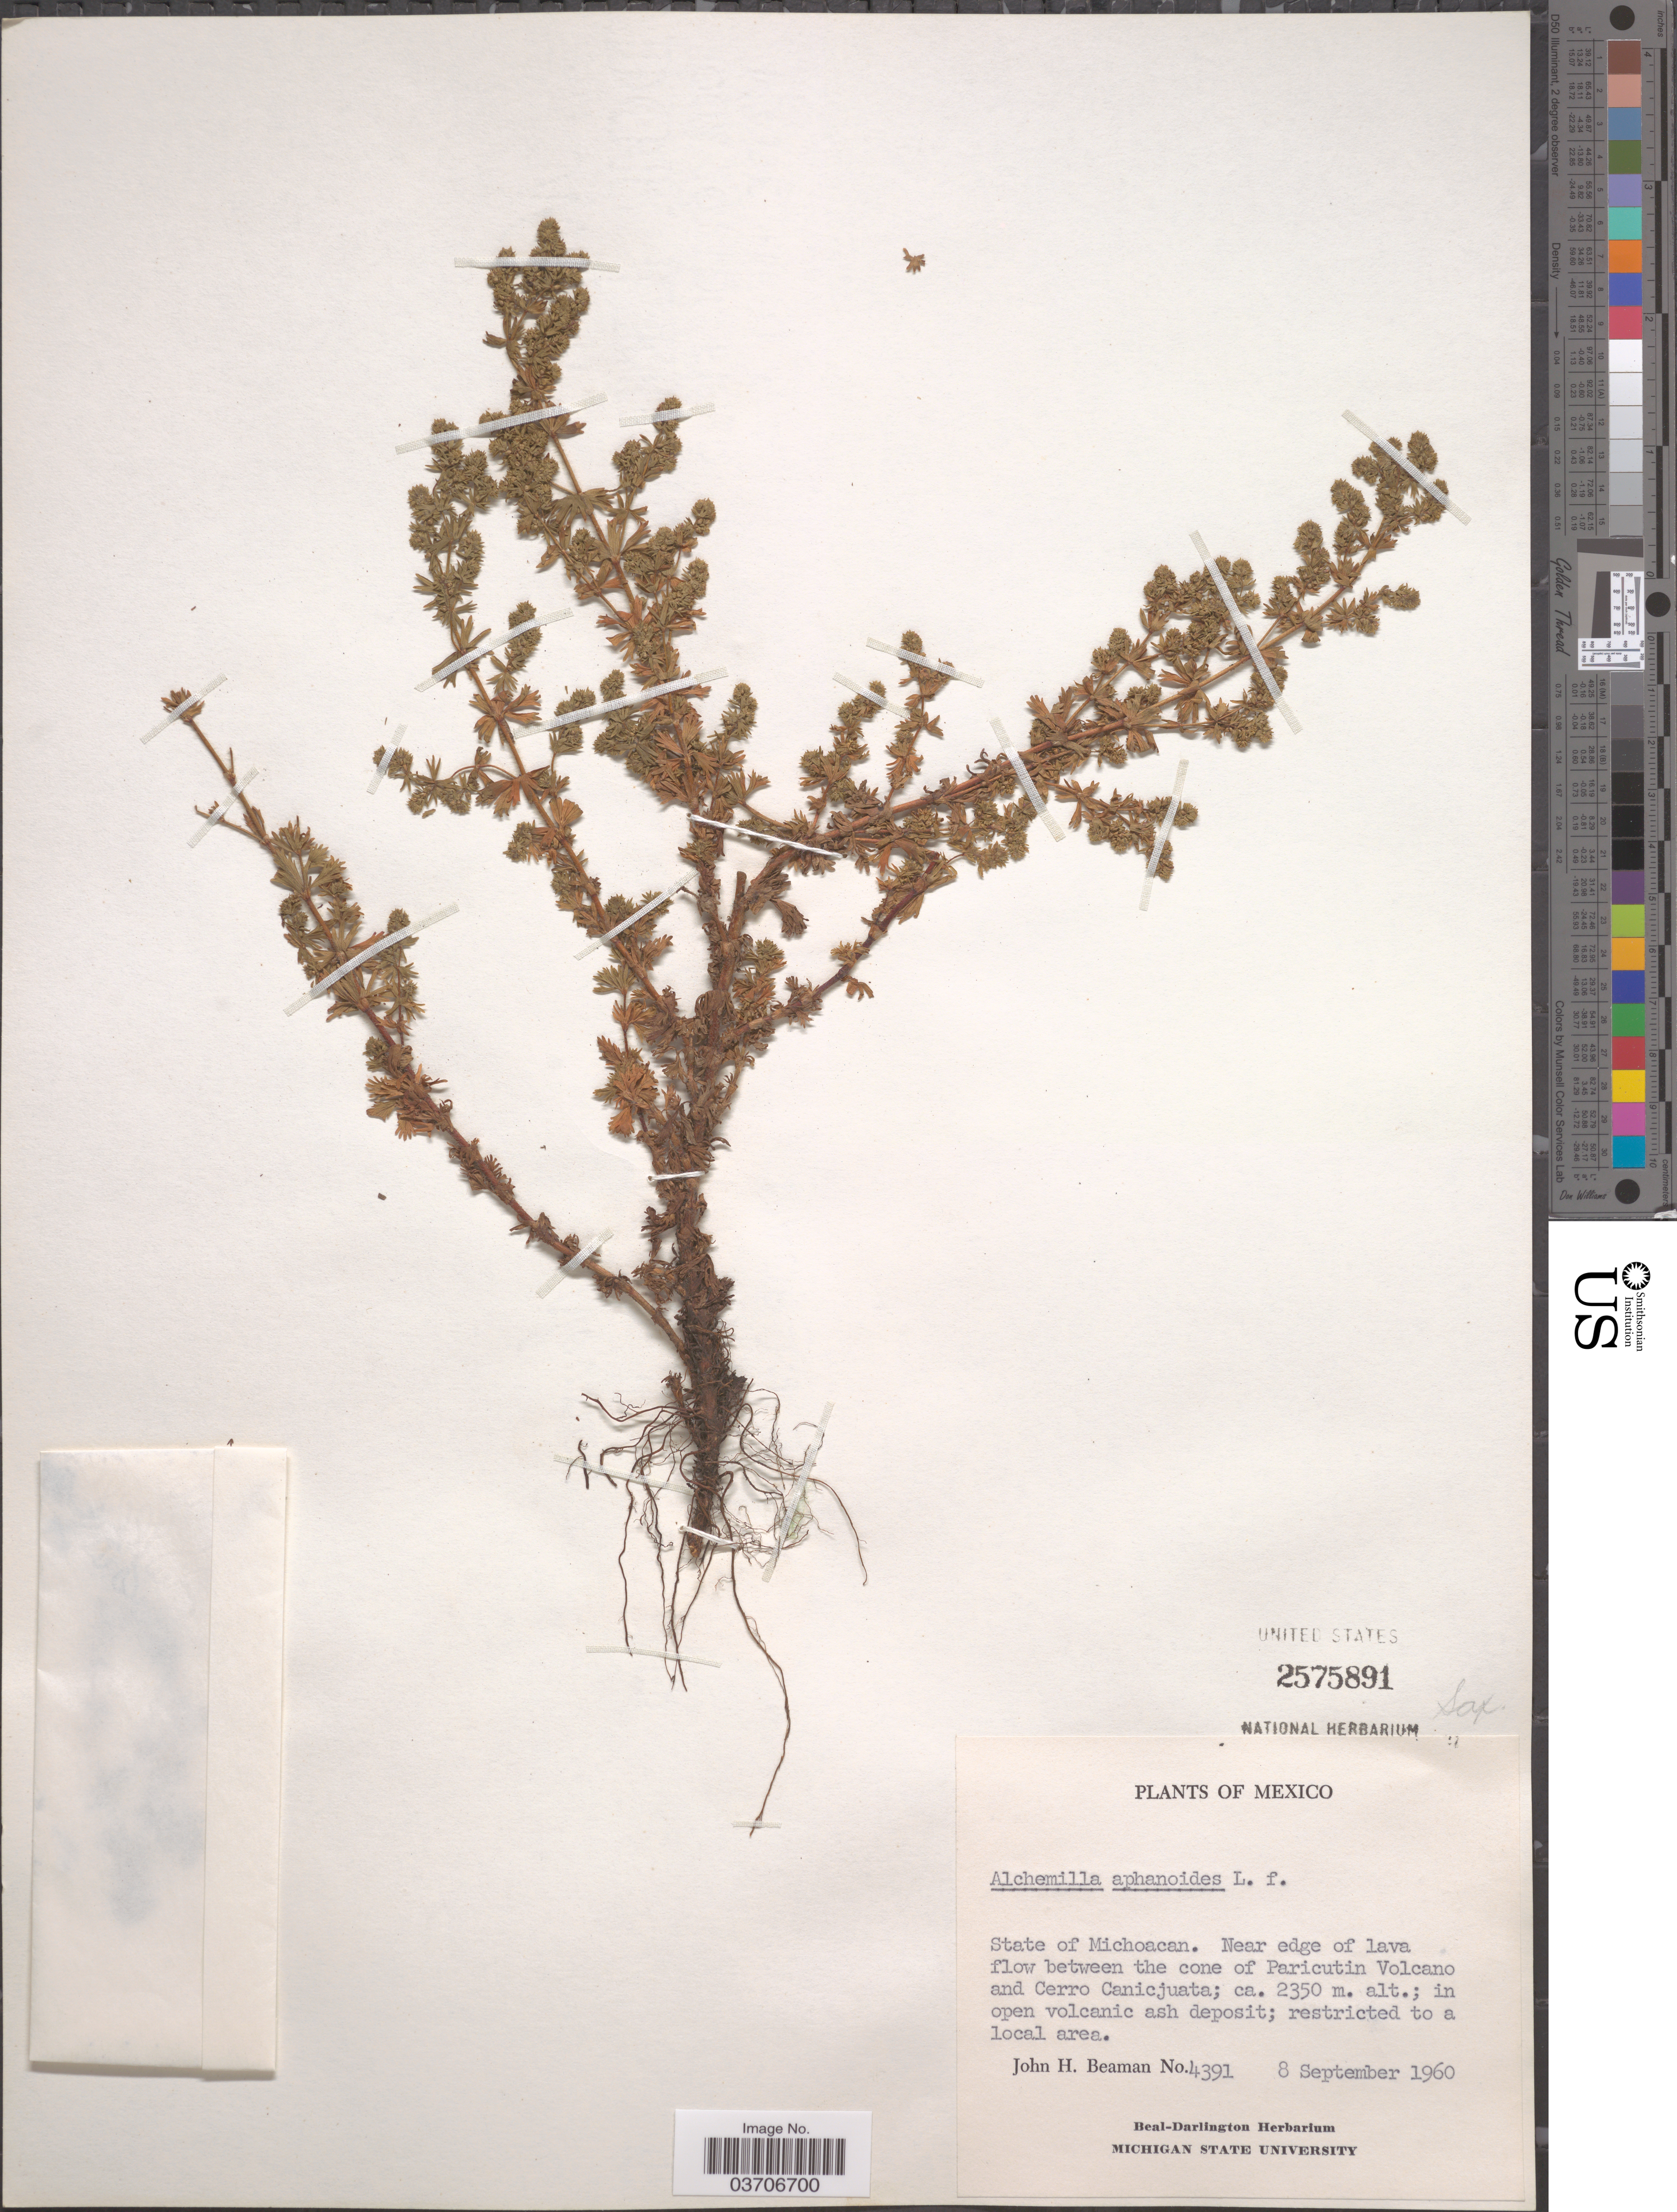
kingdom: Plantae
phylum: Tracheophyta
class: Magnoliopsida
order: Rosales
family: Rosaceae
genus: Lachemilla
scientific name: Lachemilla aphanoides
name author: (Mutis ex L. f.) Rothm.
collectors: J. H. Beaman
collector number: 4391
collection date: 1960-09-08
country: Mexico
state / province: Michoacán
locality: Near edge of lava flow between the cone of paricutin Volcano and Cerro Canicjuata.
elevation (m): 2350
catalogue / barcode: US 2575891